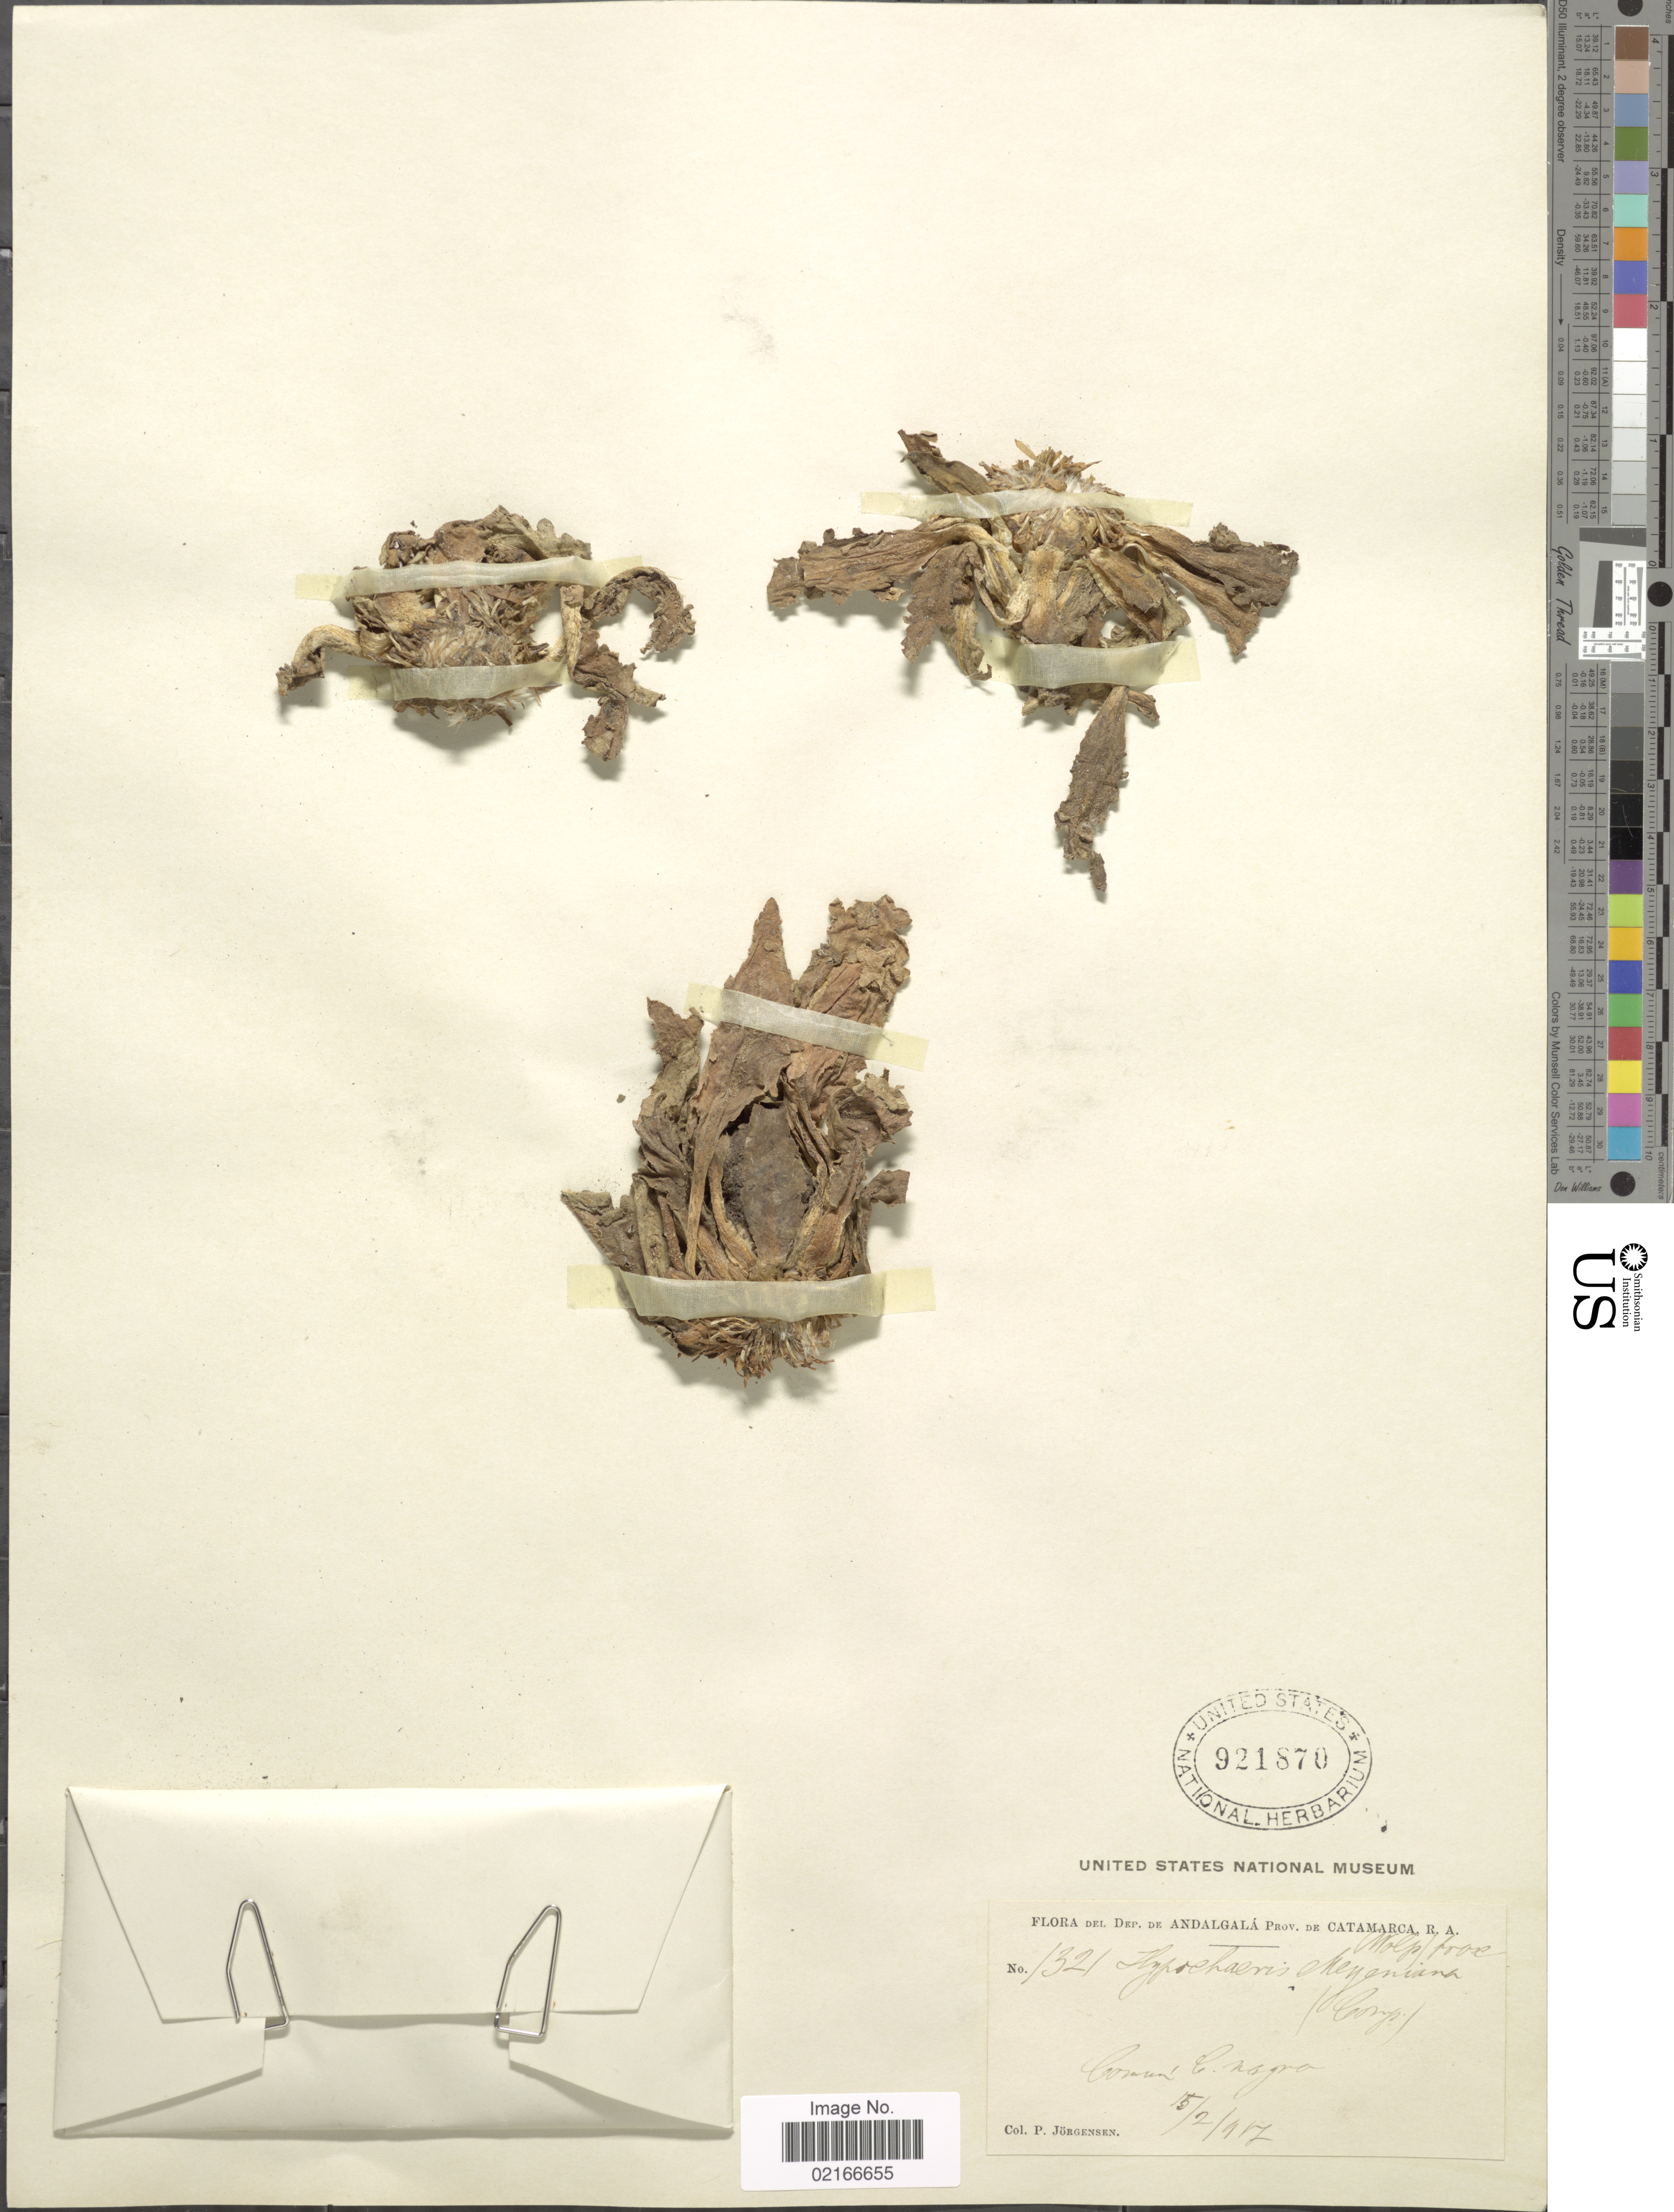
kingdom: Plantae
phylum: Tracheophyta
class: Magnoliopsida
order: Asterales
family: Asteraceae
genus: Hypochaeris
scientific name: Hypochaeris meyeniana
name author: (Walp.) Benth. & Hook. f. ex Griseb.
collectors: P. Jörgensen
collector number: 1321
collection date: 1917-02-15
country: Argentina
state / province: Catamarca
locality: Dep. de Andalgalá. Comun C. Negro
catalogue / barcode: US 921870